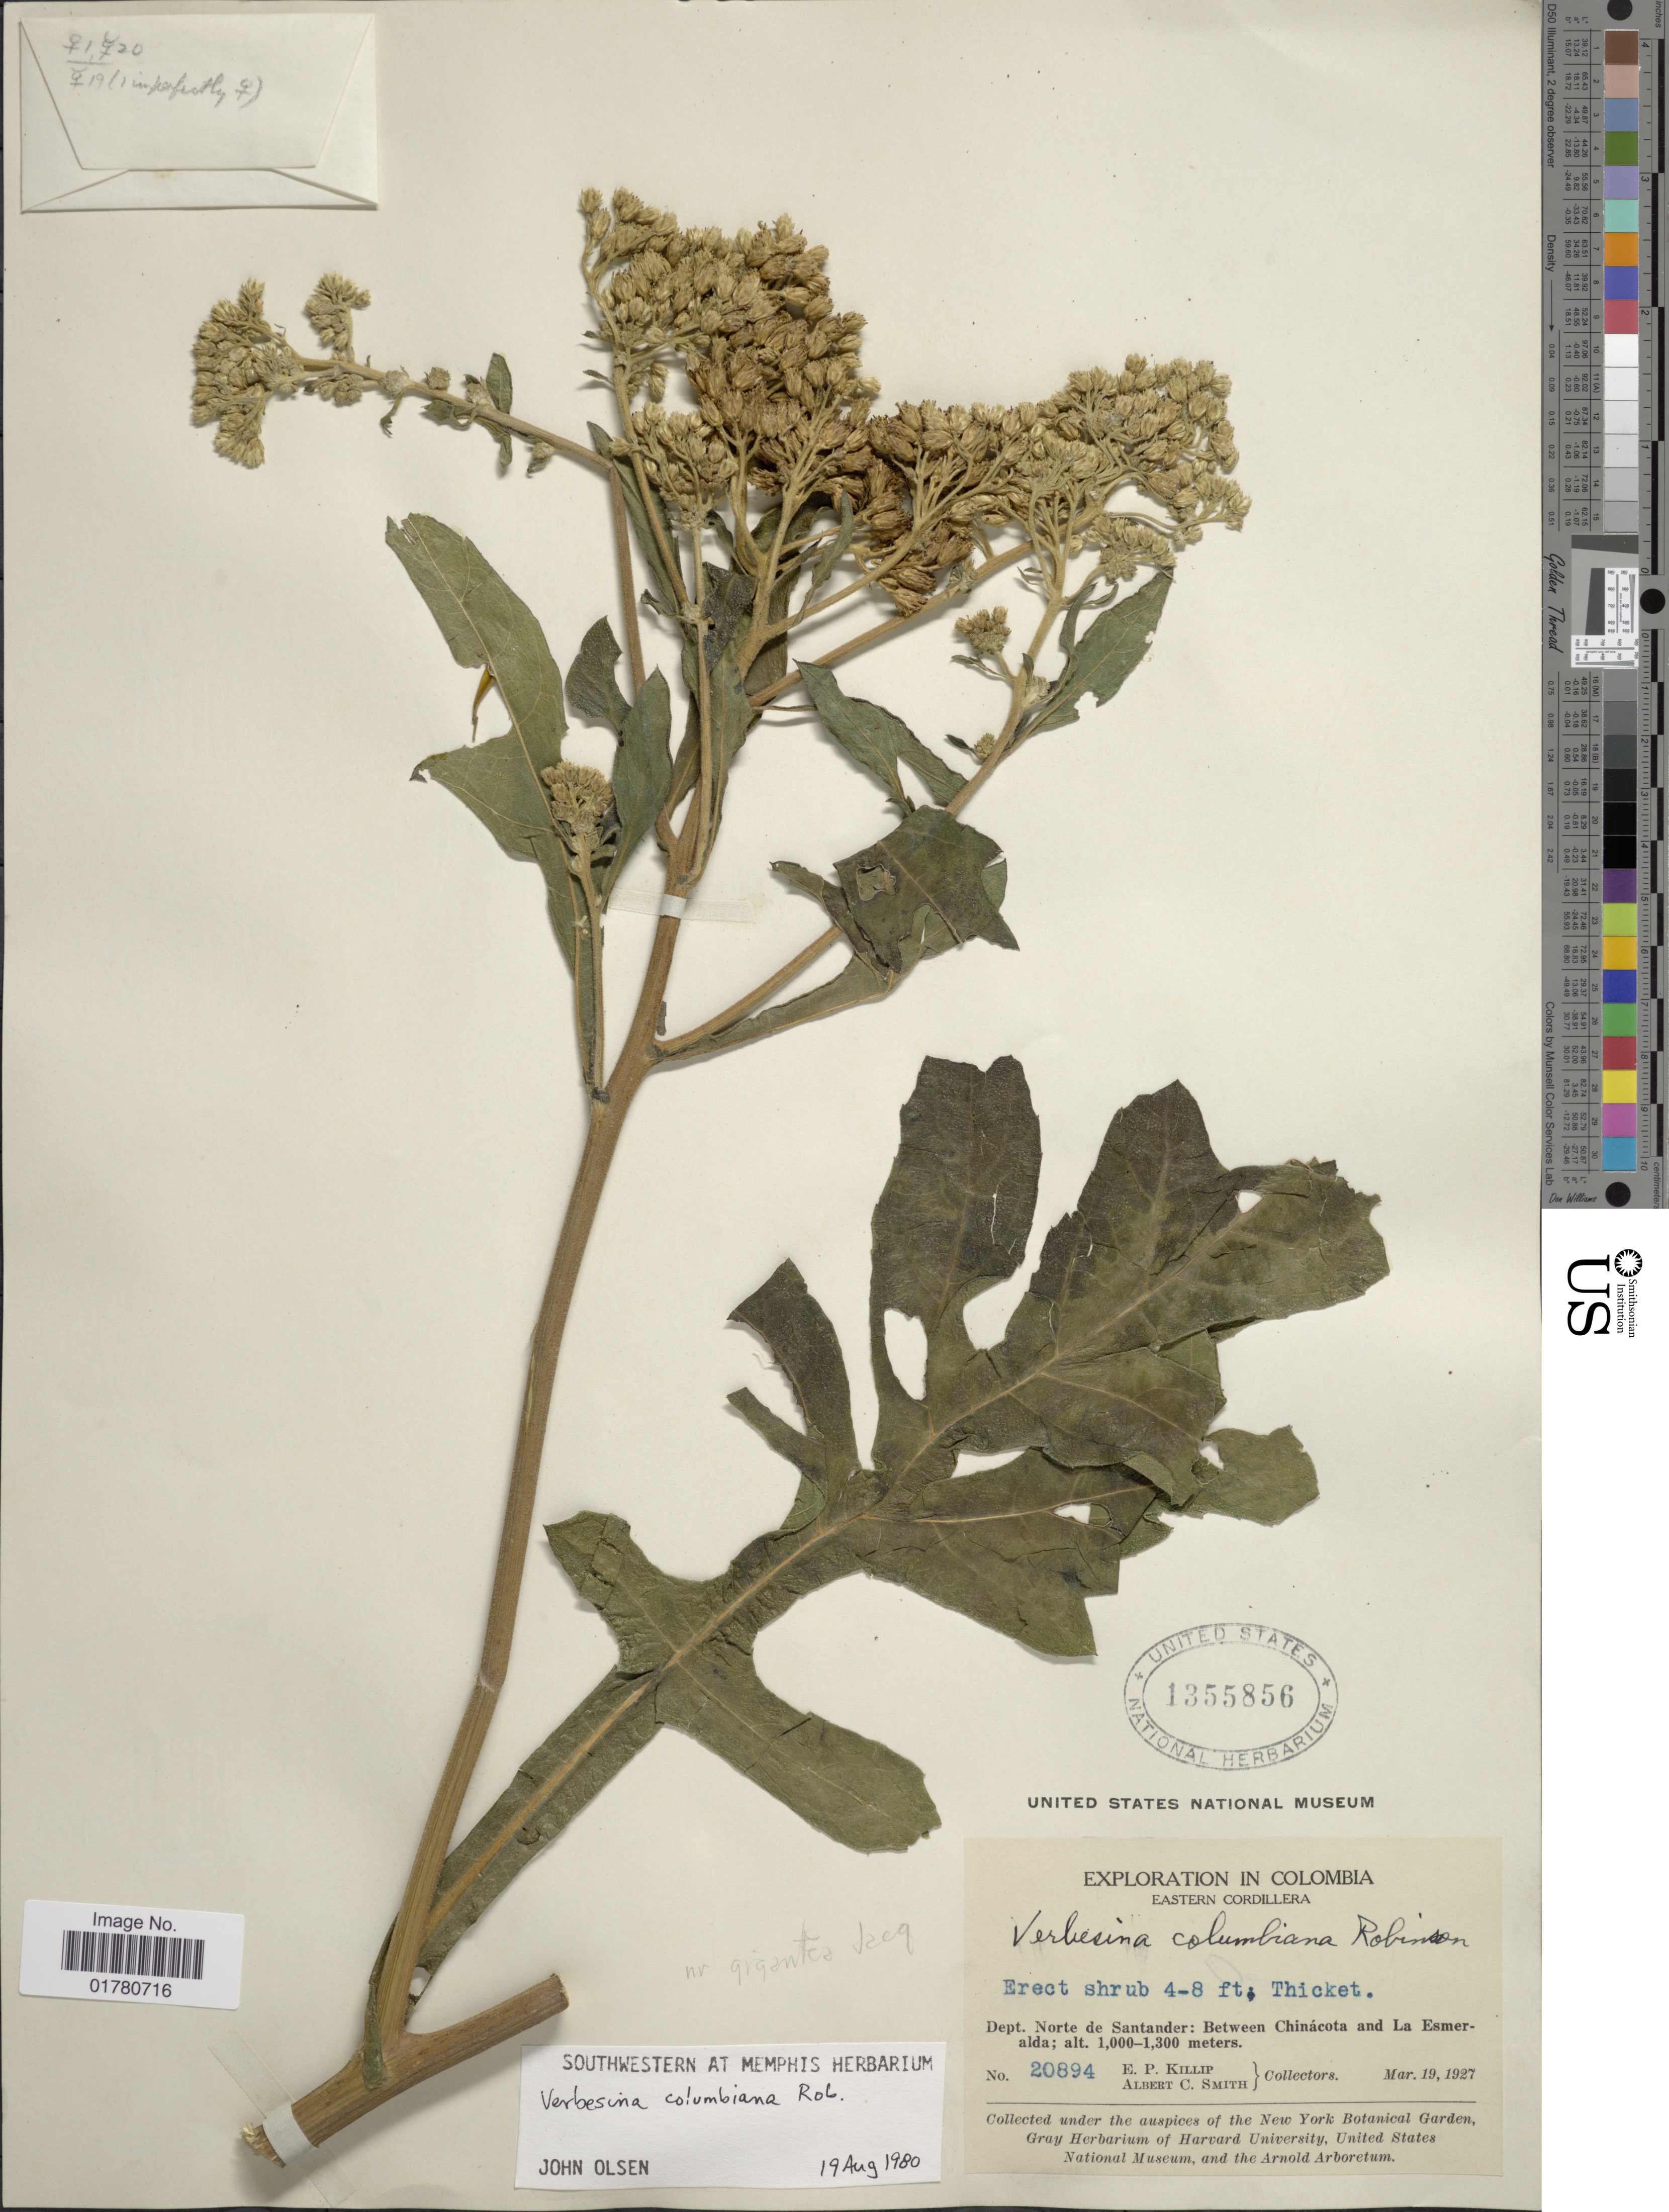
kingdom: Plantae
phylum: Tracheophyta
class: Magnoliopsida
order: Asterales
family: Asteraceae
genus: Verbesina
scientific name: Verbesina columbiana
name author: B.L. Rob.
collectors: E. P. Killip & A. C. Smith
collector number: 20894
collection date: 1927-03-19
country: Colombia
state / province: Norte de Santander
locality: Eastern Cordillera, Dept. Norte de Santander: Between Chinácota and La Esmeralda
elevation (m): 1000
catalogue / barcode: US 1355856